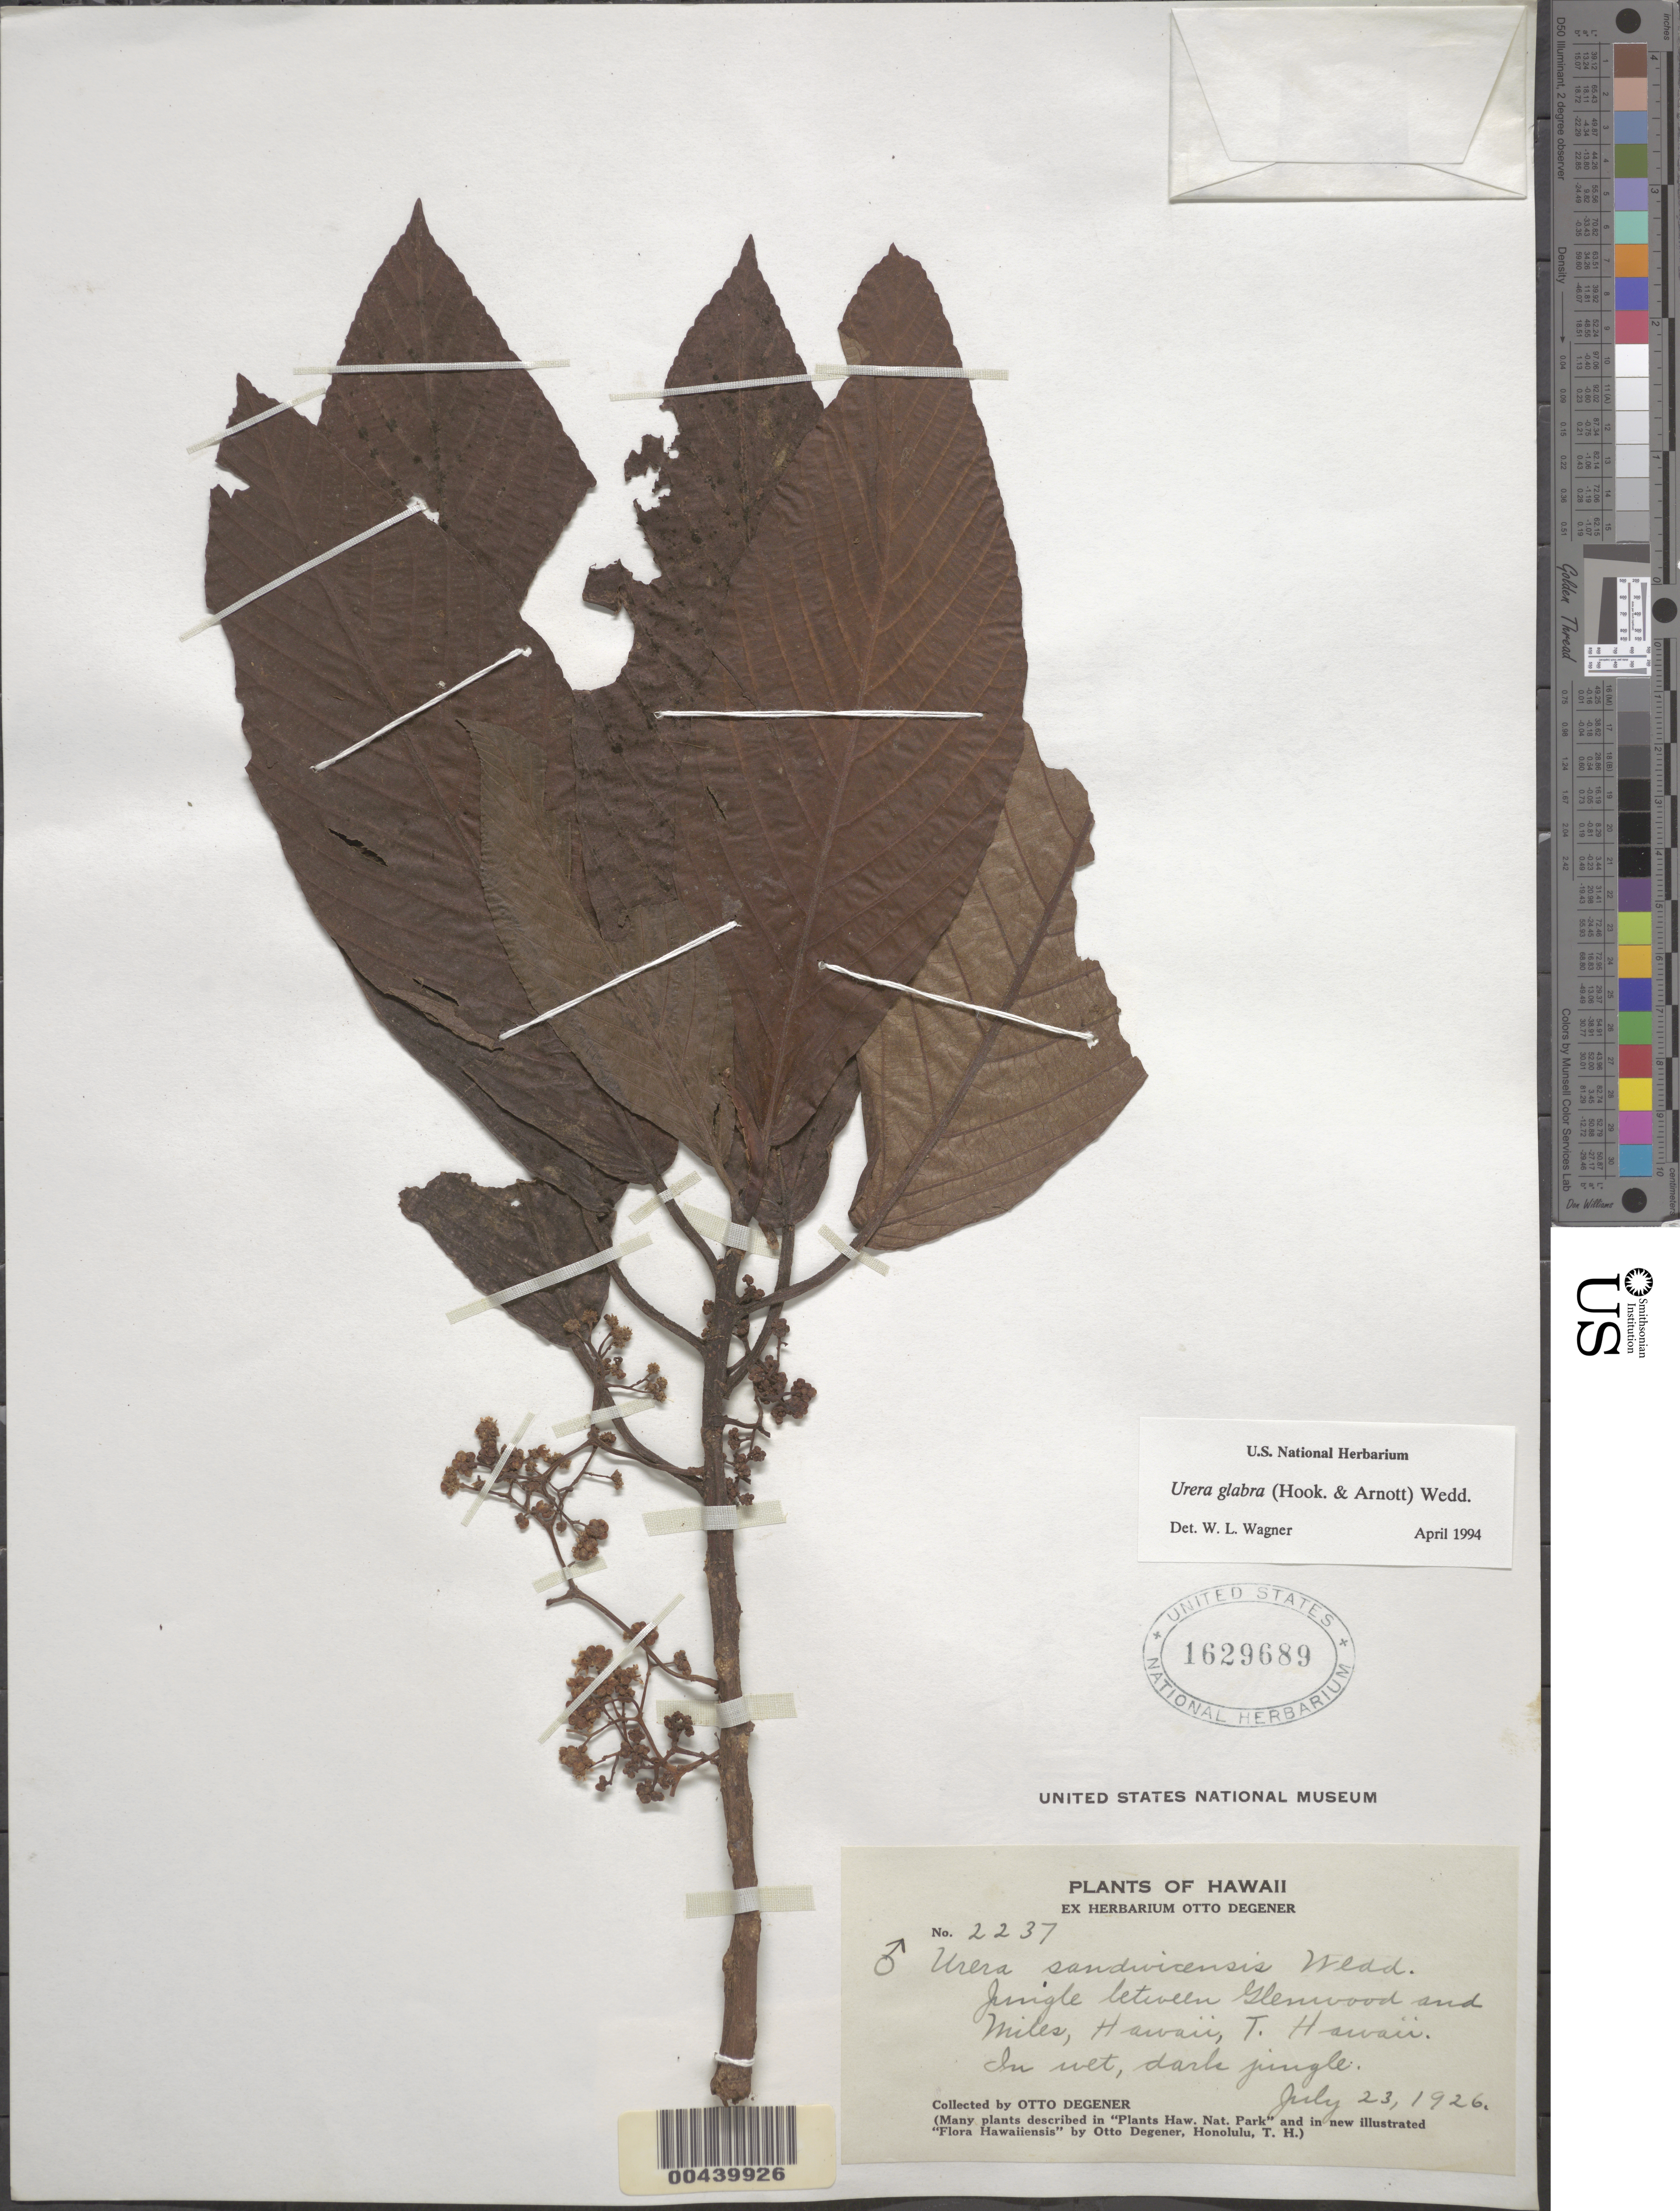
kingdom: Plantae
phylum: Tracheophyta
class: Magnoliopsida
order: Rosales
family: Urticaceae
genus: Touchardia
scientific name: Touchardia oahuensis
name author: T. Wells & A. K. Monro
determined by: Wagner, W. L., (BOT), Smithsonian Institution - National Museum of Natural History (UNITED STATES)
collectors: O. Degener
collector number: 2237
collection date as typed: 23 Jul 1926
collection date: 1926-07-23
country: United States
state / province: Hawaii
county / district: Hawaii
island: Hawaii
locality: Jungle between Glenwood and Miles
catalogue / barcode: US 1629689